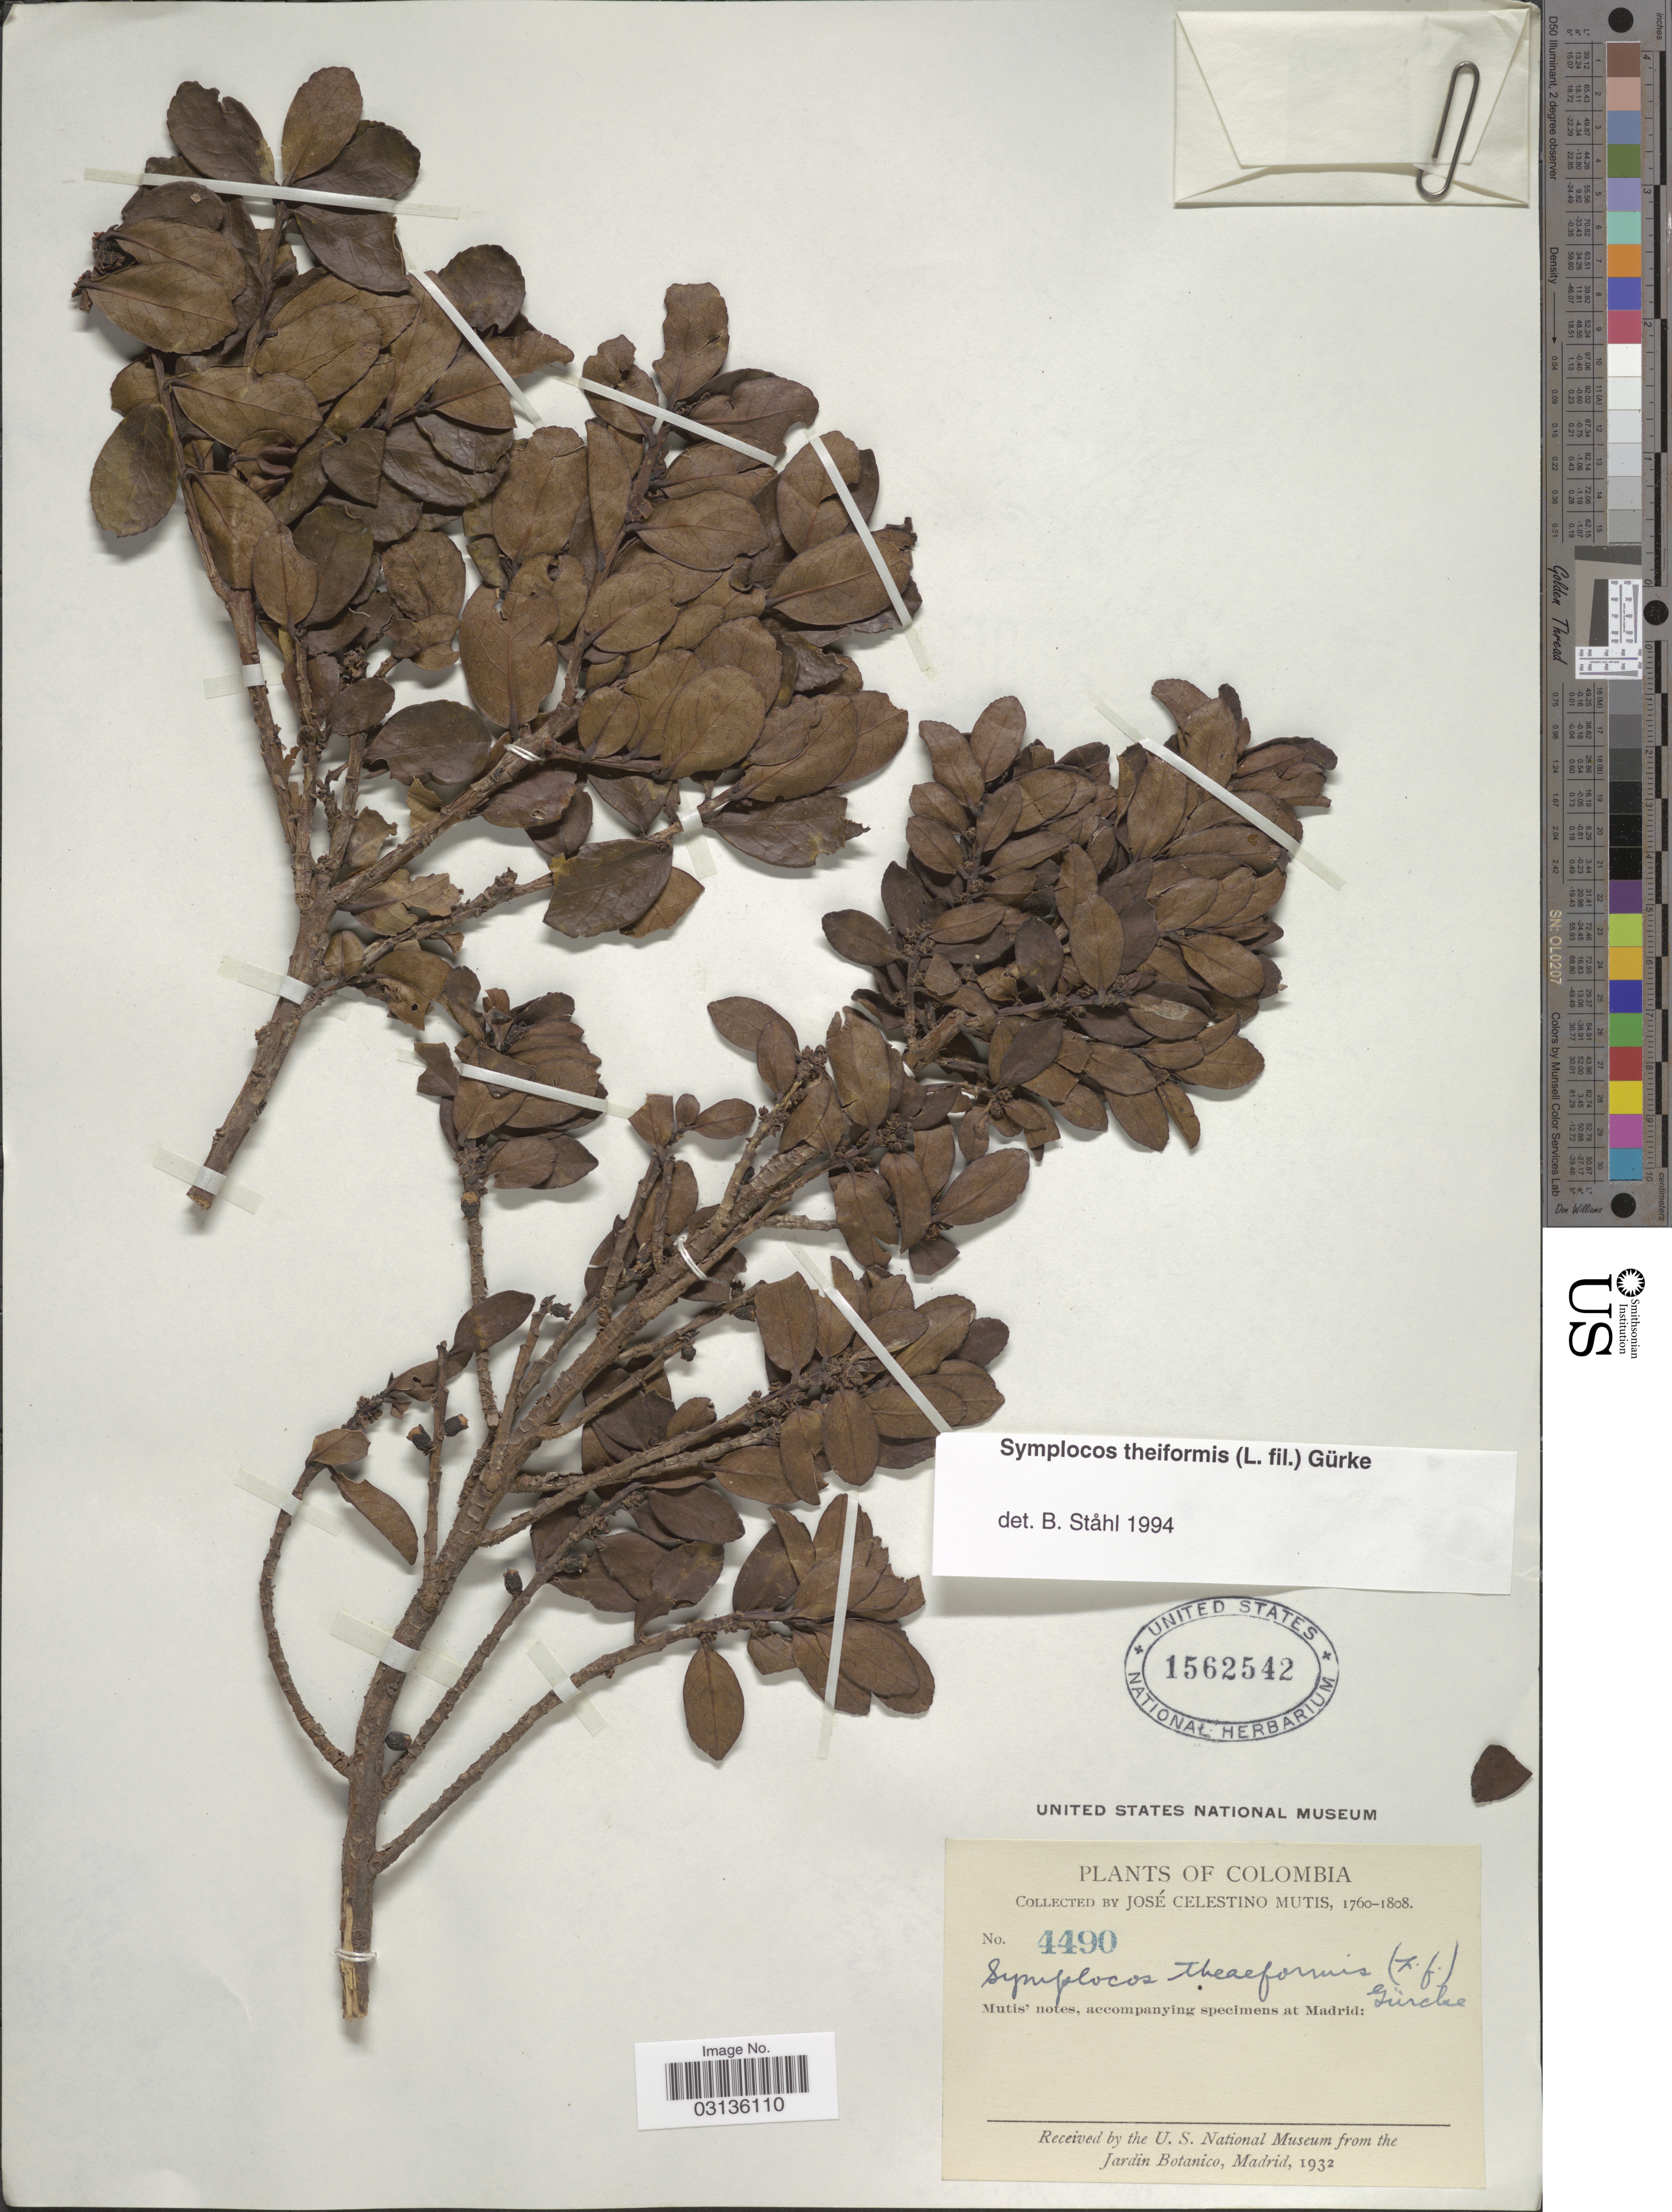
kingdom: Plantae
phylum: Tracheophyta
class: Magnoliopsida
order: Ericales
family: Symplocaceae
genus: Symplocos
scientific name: Symplocos theiformis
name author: (L. f.) Oken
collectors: J. C. B. Mutis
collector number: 4490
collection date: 1760/1808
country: Colombia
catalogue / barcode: US 1562542